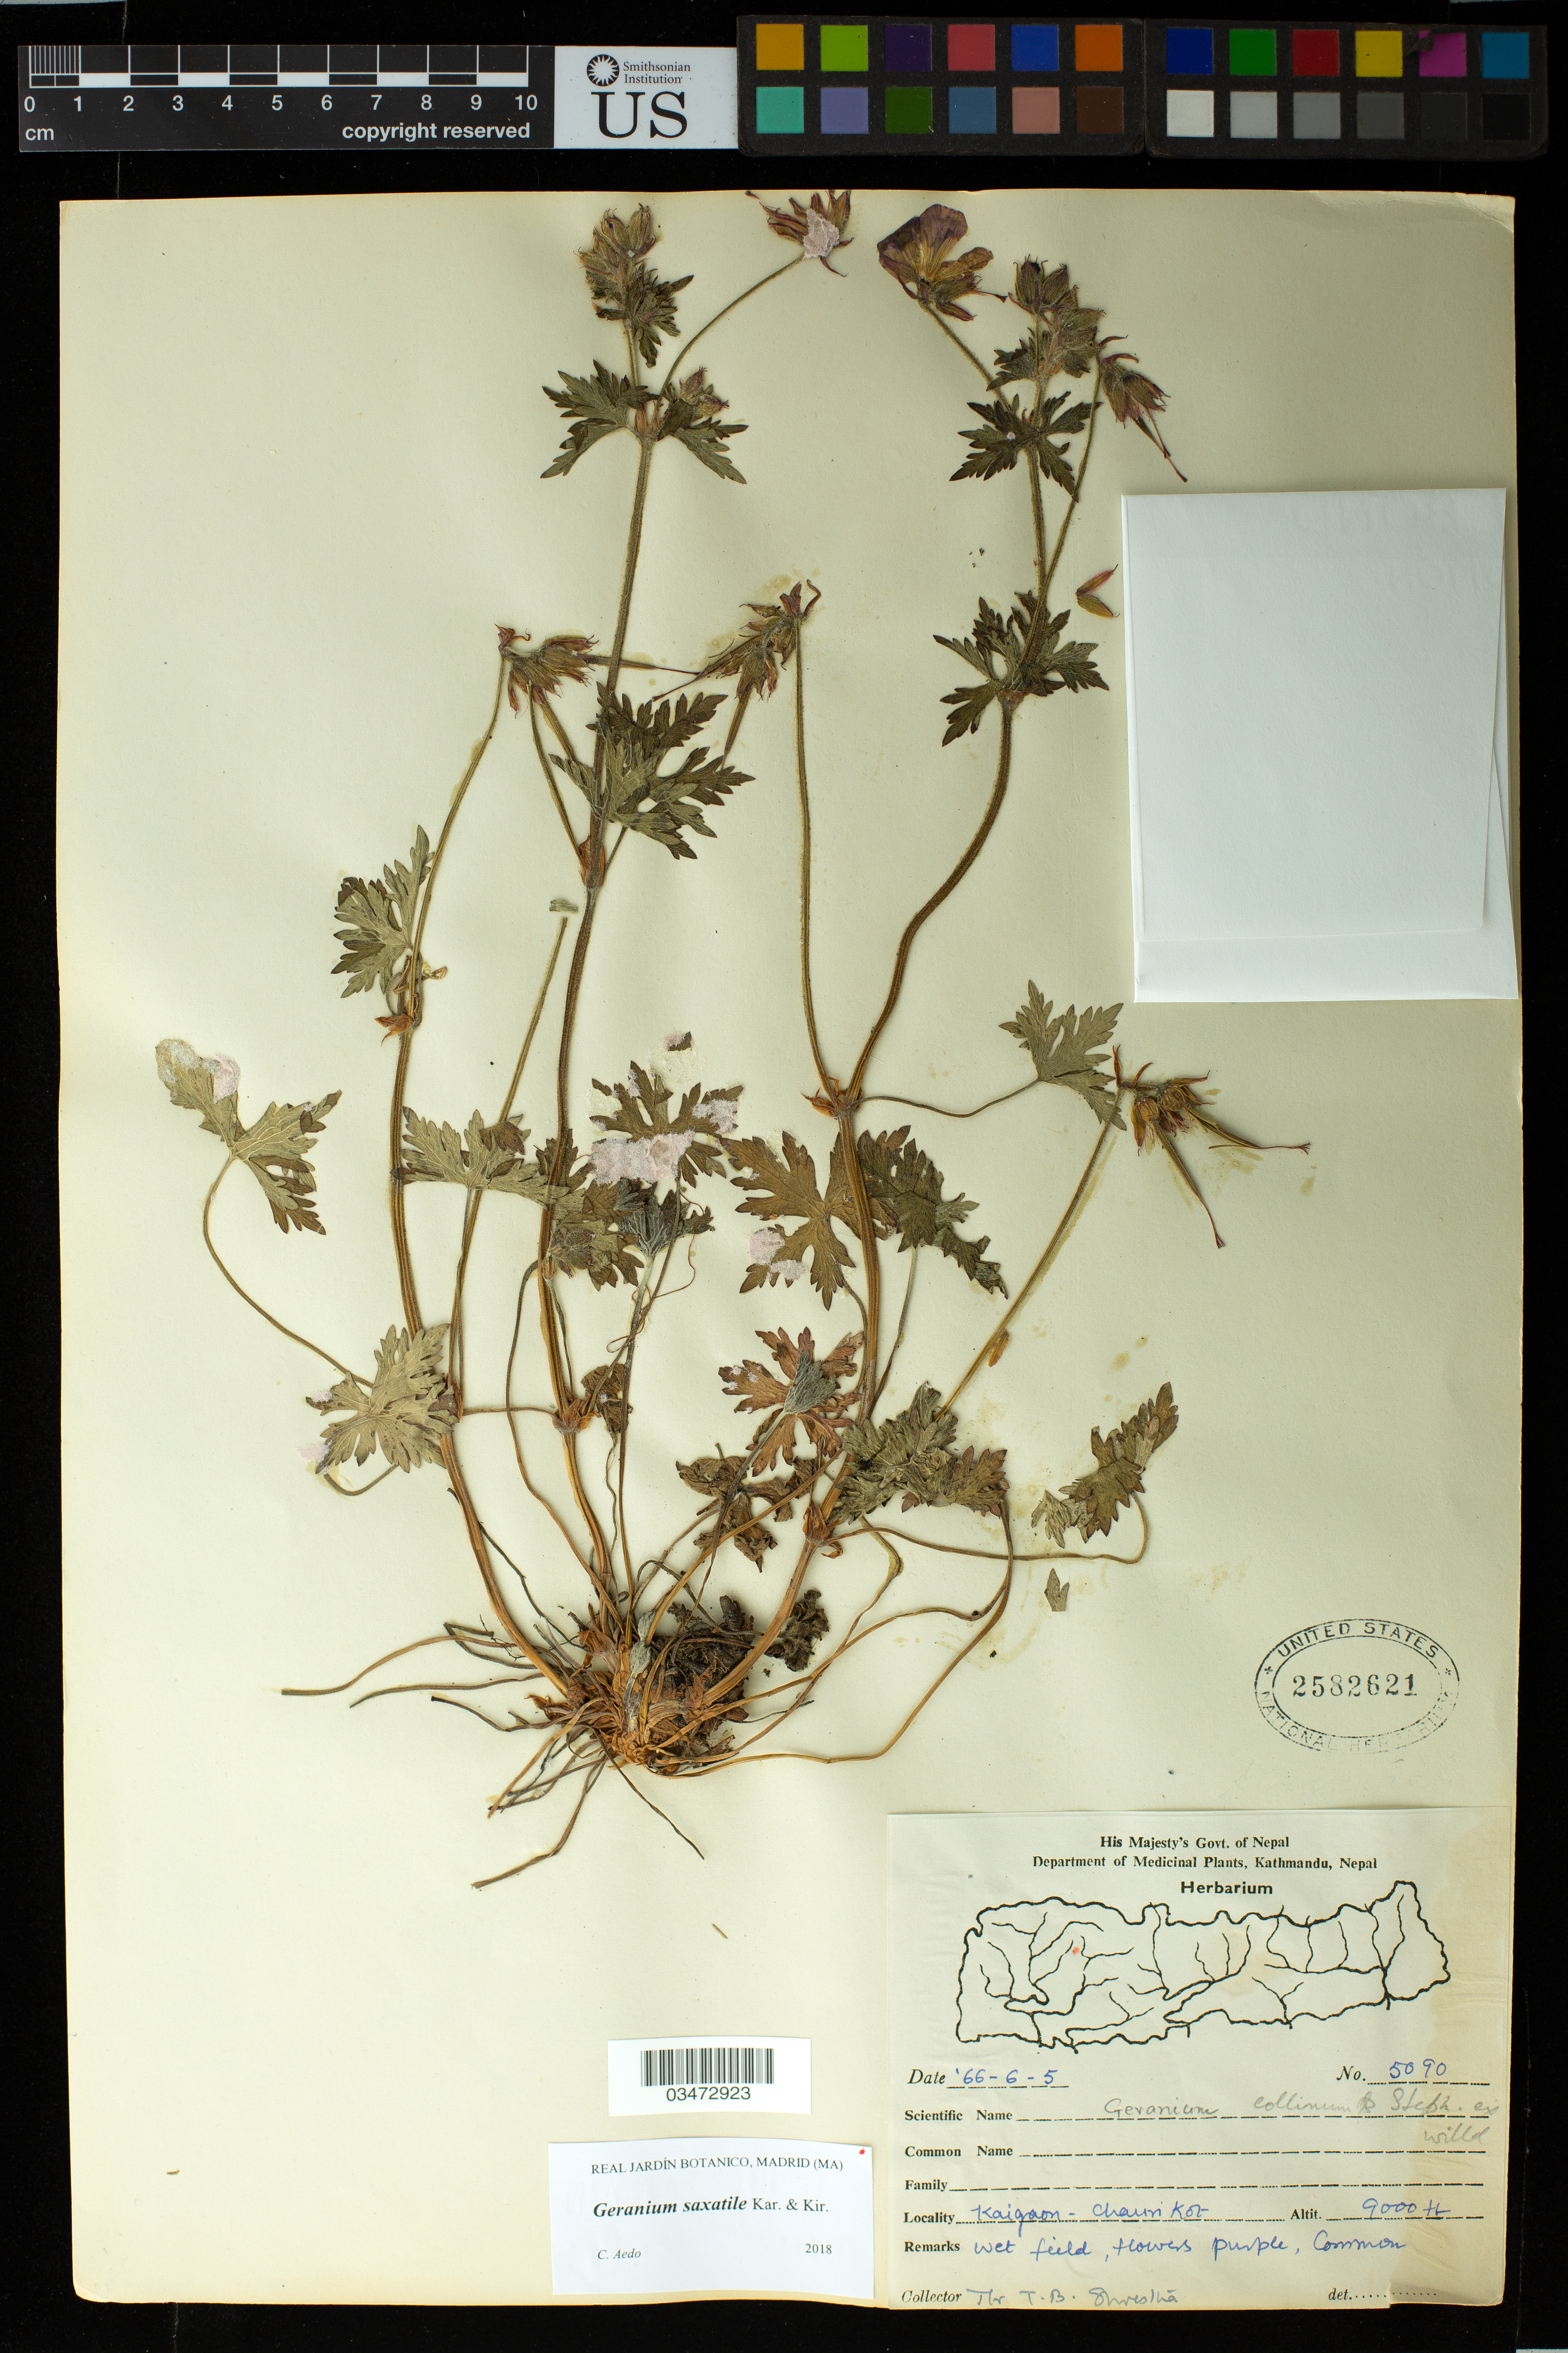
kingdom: Plantae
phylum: Tracheophyta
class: Magnoliopsida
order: Geraniales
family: Geraniaceae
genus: Geranium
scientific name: Geranium saxatile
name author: Kar. & Kir.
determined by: Aedo, C.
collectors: T. B. Shrestha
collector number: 5090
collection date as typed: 13 Sep 1965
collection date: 1966-06-05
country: Nepal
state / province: Bagmati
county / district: Kathamandu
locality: Kaigaon- Chaurikot.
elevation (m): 2743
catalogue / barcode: US 2582621